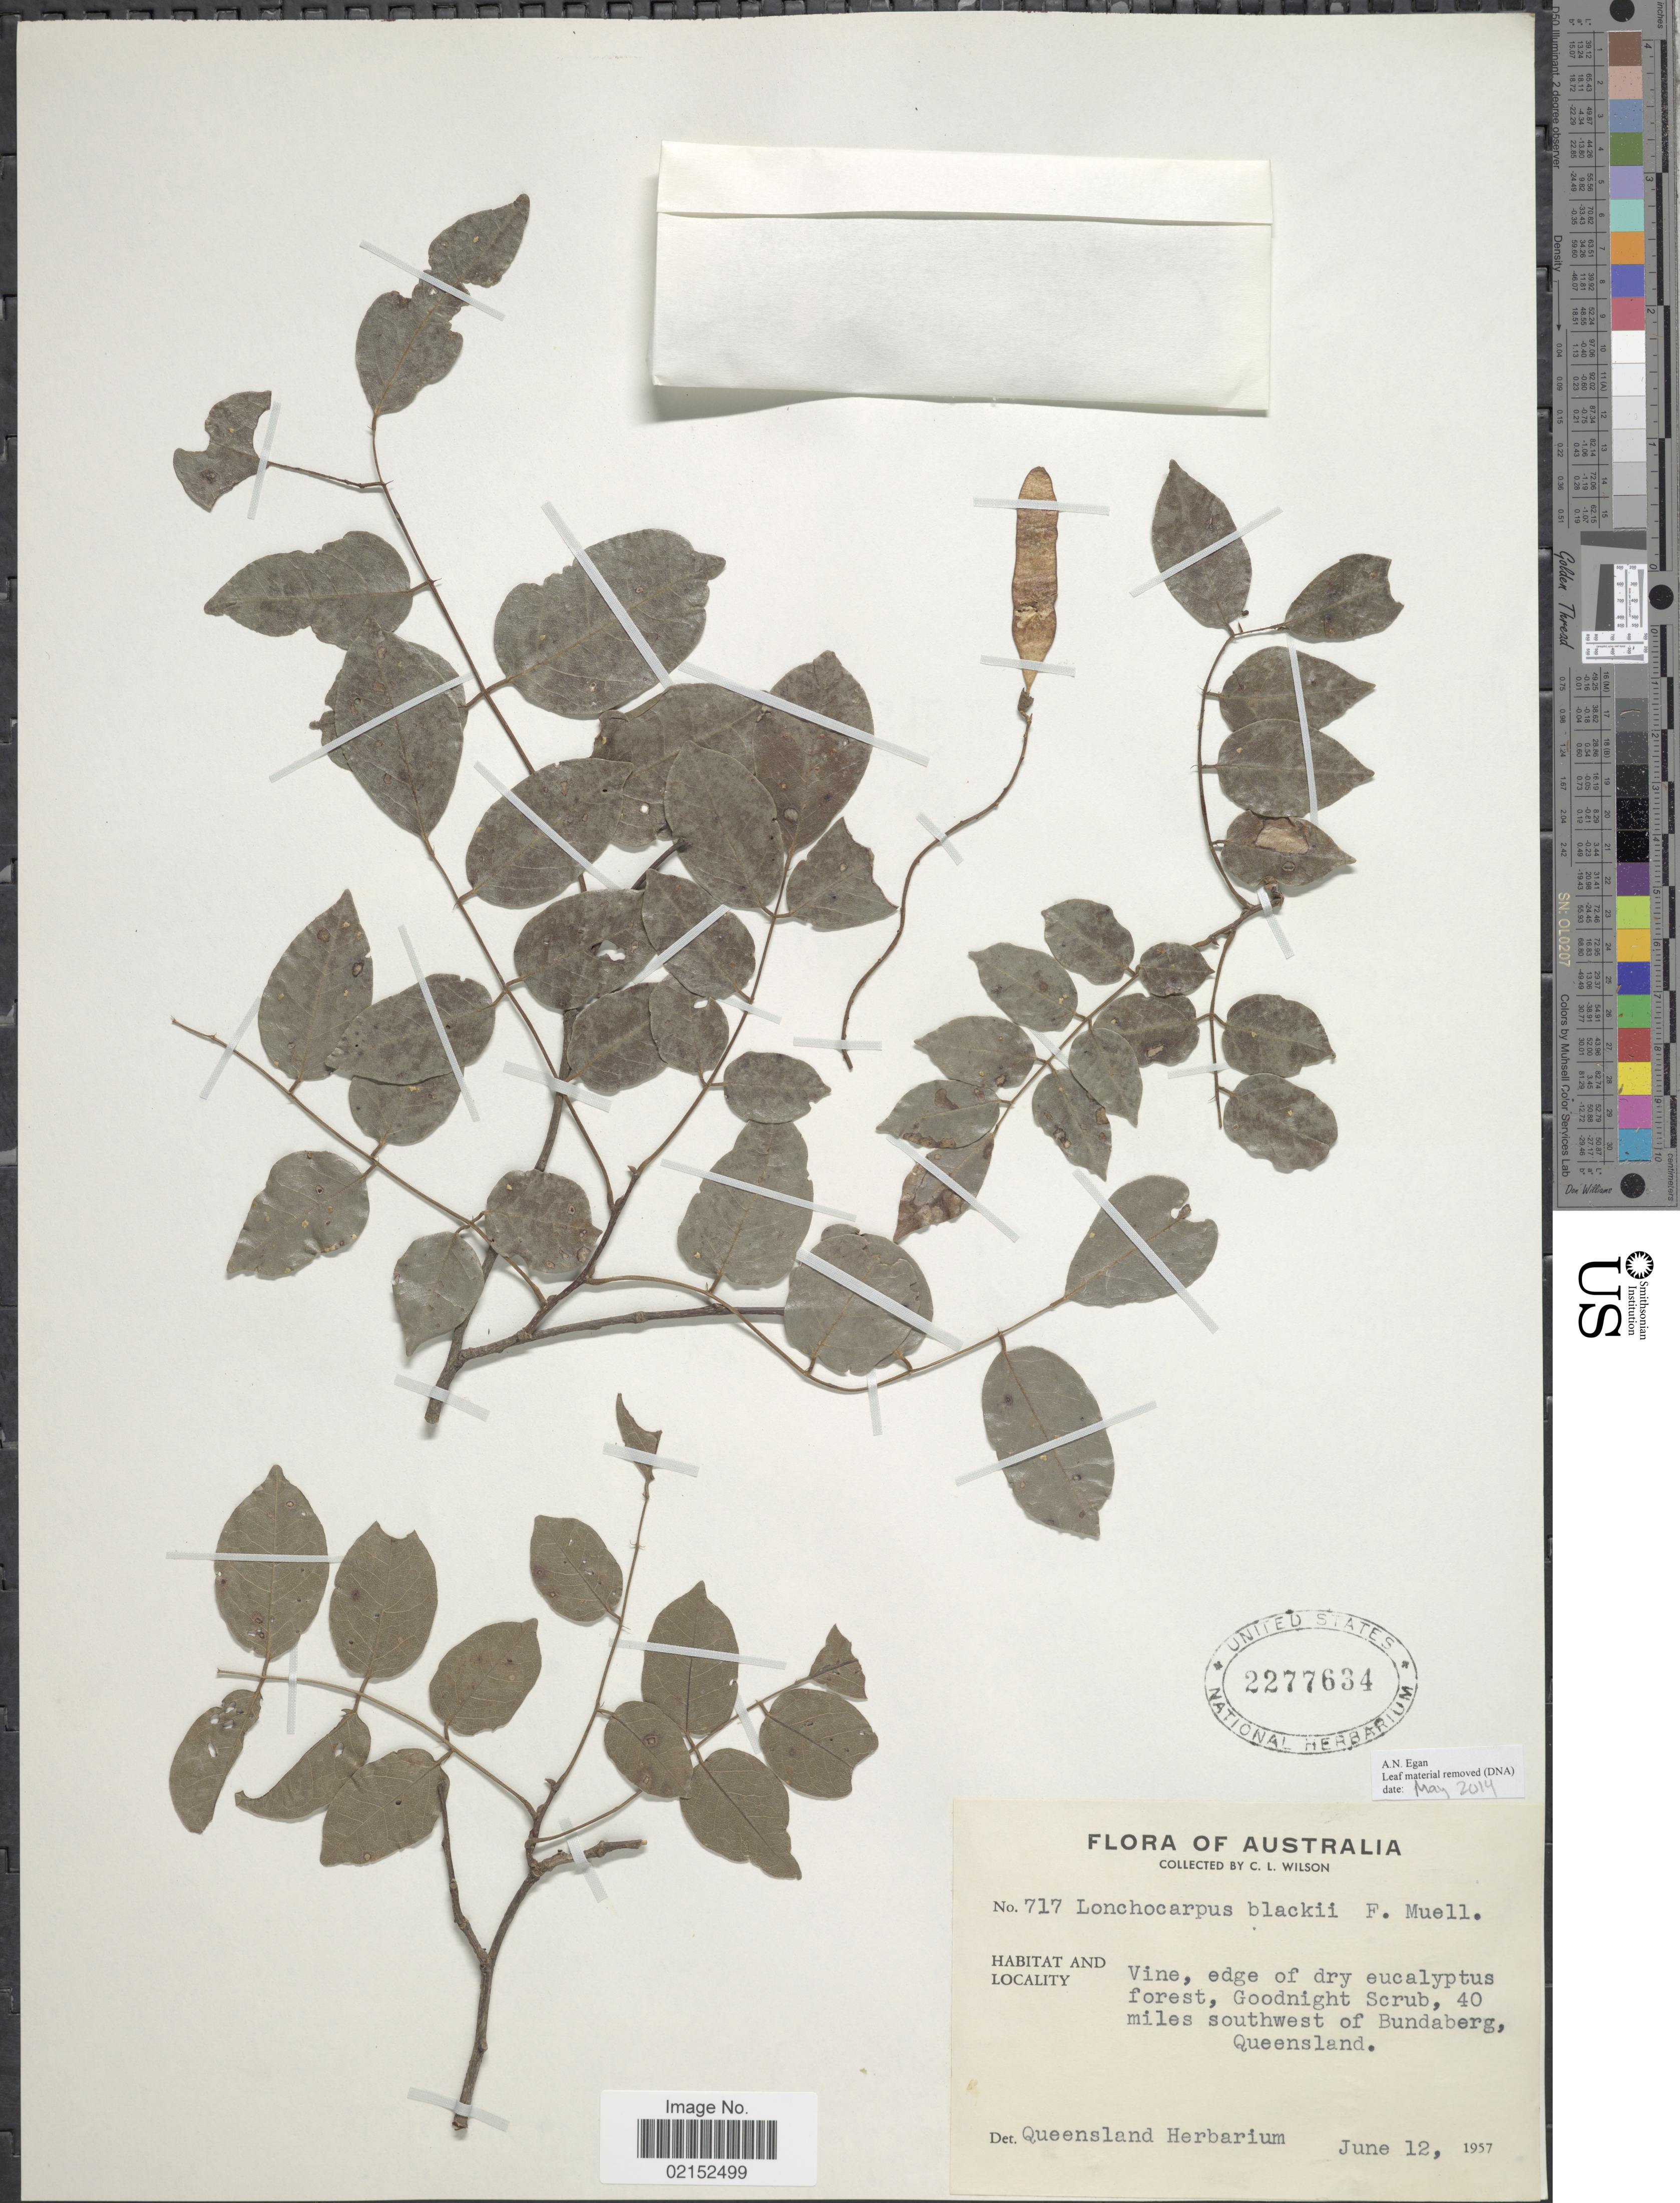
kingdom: Plantae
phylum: Tracheophyta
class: Magnoliopsida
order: Fabales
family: Fabaceae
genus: Austrosteenisia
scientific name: Austrosteenisia blackii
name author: (F. Muell.) R. Geesink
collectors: C. L. Wilson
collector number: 717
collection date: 1957-06-12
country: Australia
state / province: Queensland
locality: Goosnight Scrub, 40 miles southwest of Bundaberg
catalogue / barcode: US 2277634